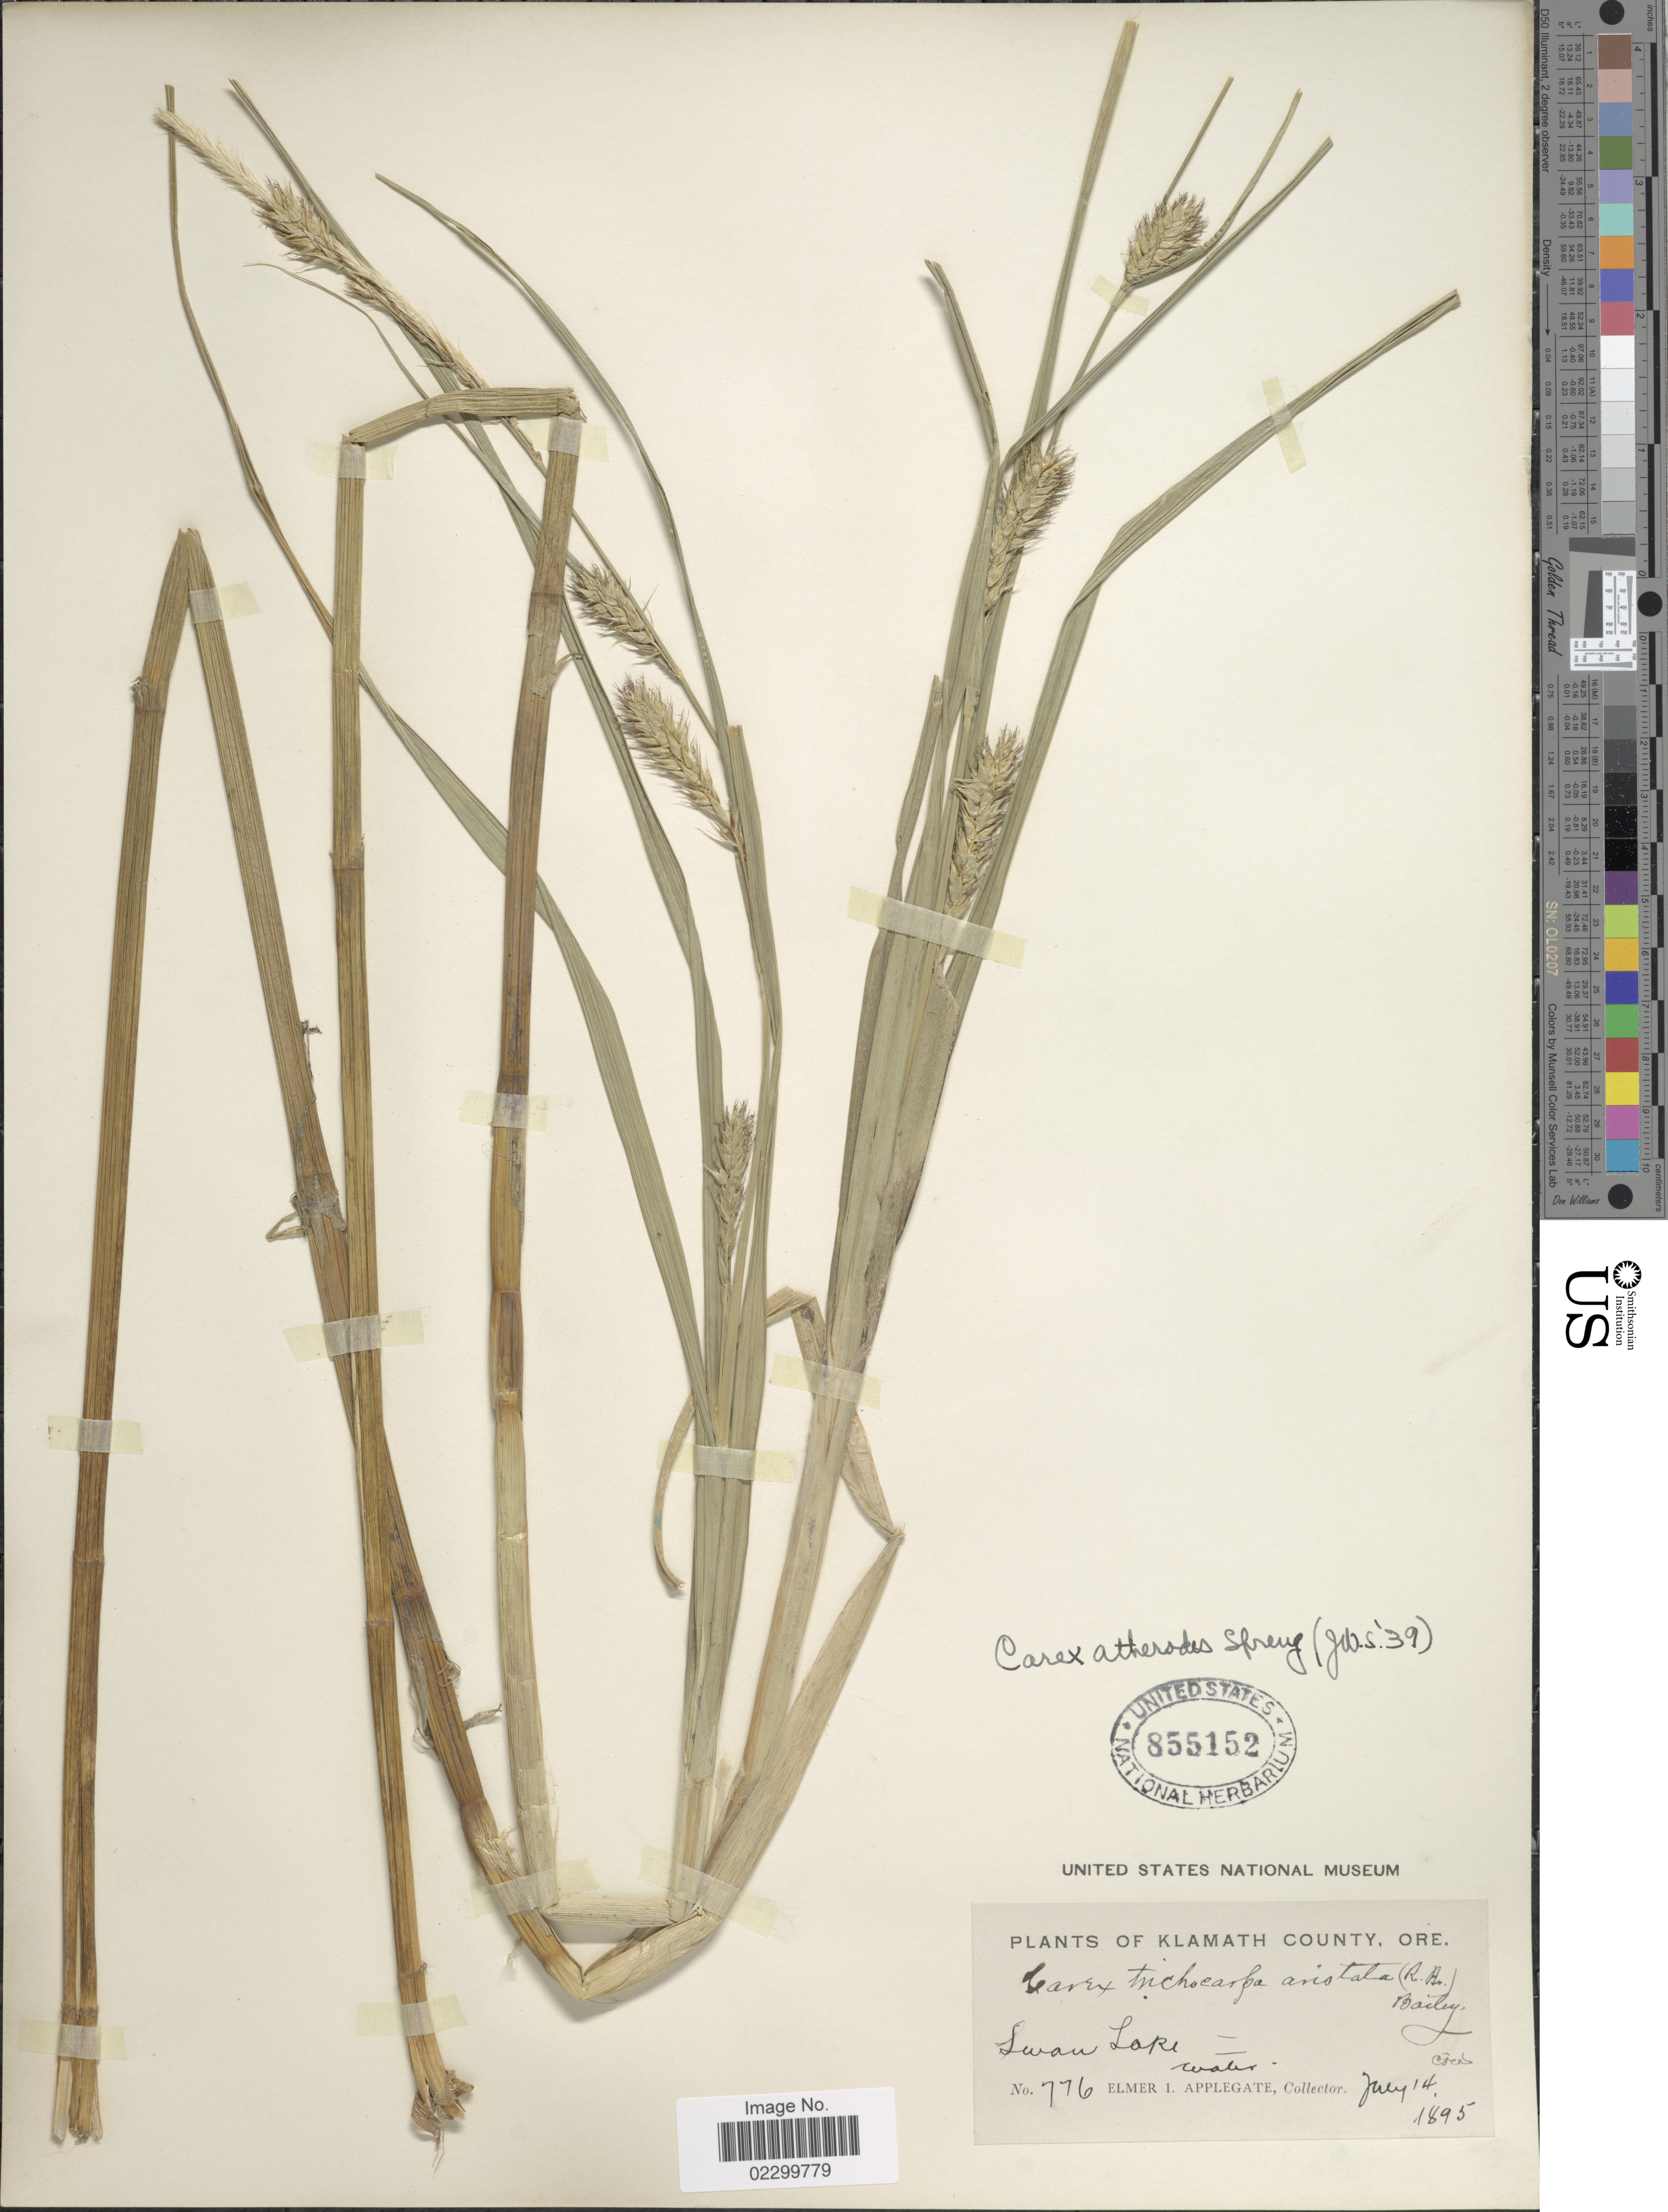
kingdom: Plantae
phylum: Tracheophyta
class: Liliopsida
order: Poales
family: Cyperaceae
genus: Carex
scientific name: Carex atherodes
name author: Spreng.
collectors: E. I. Applegate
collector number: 776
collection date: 1895-07-14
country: United States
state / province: Oregon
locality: Klamath County, Swan Lake, water.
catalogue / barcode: US 855152